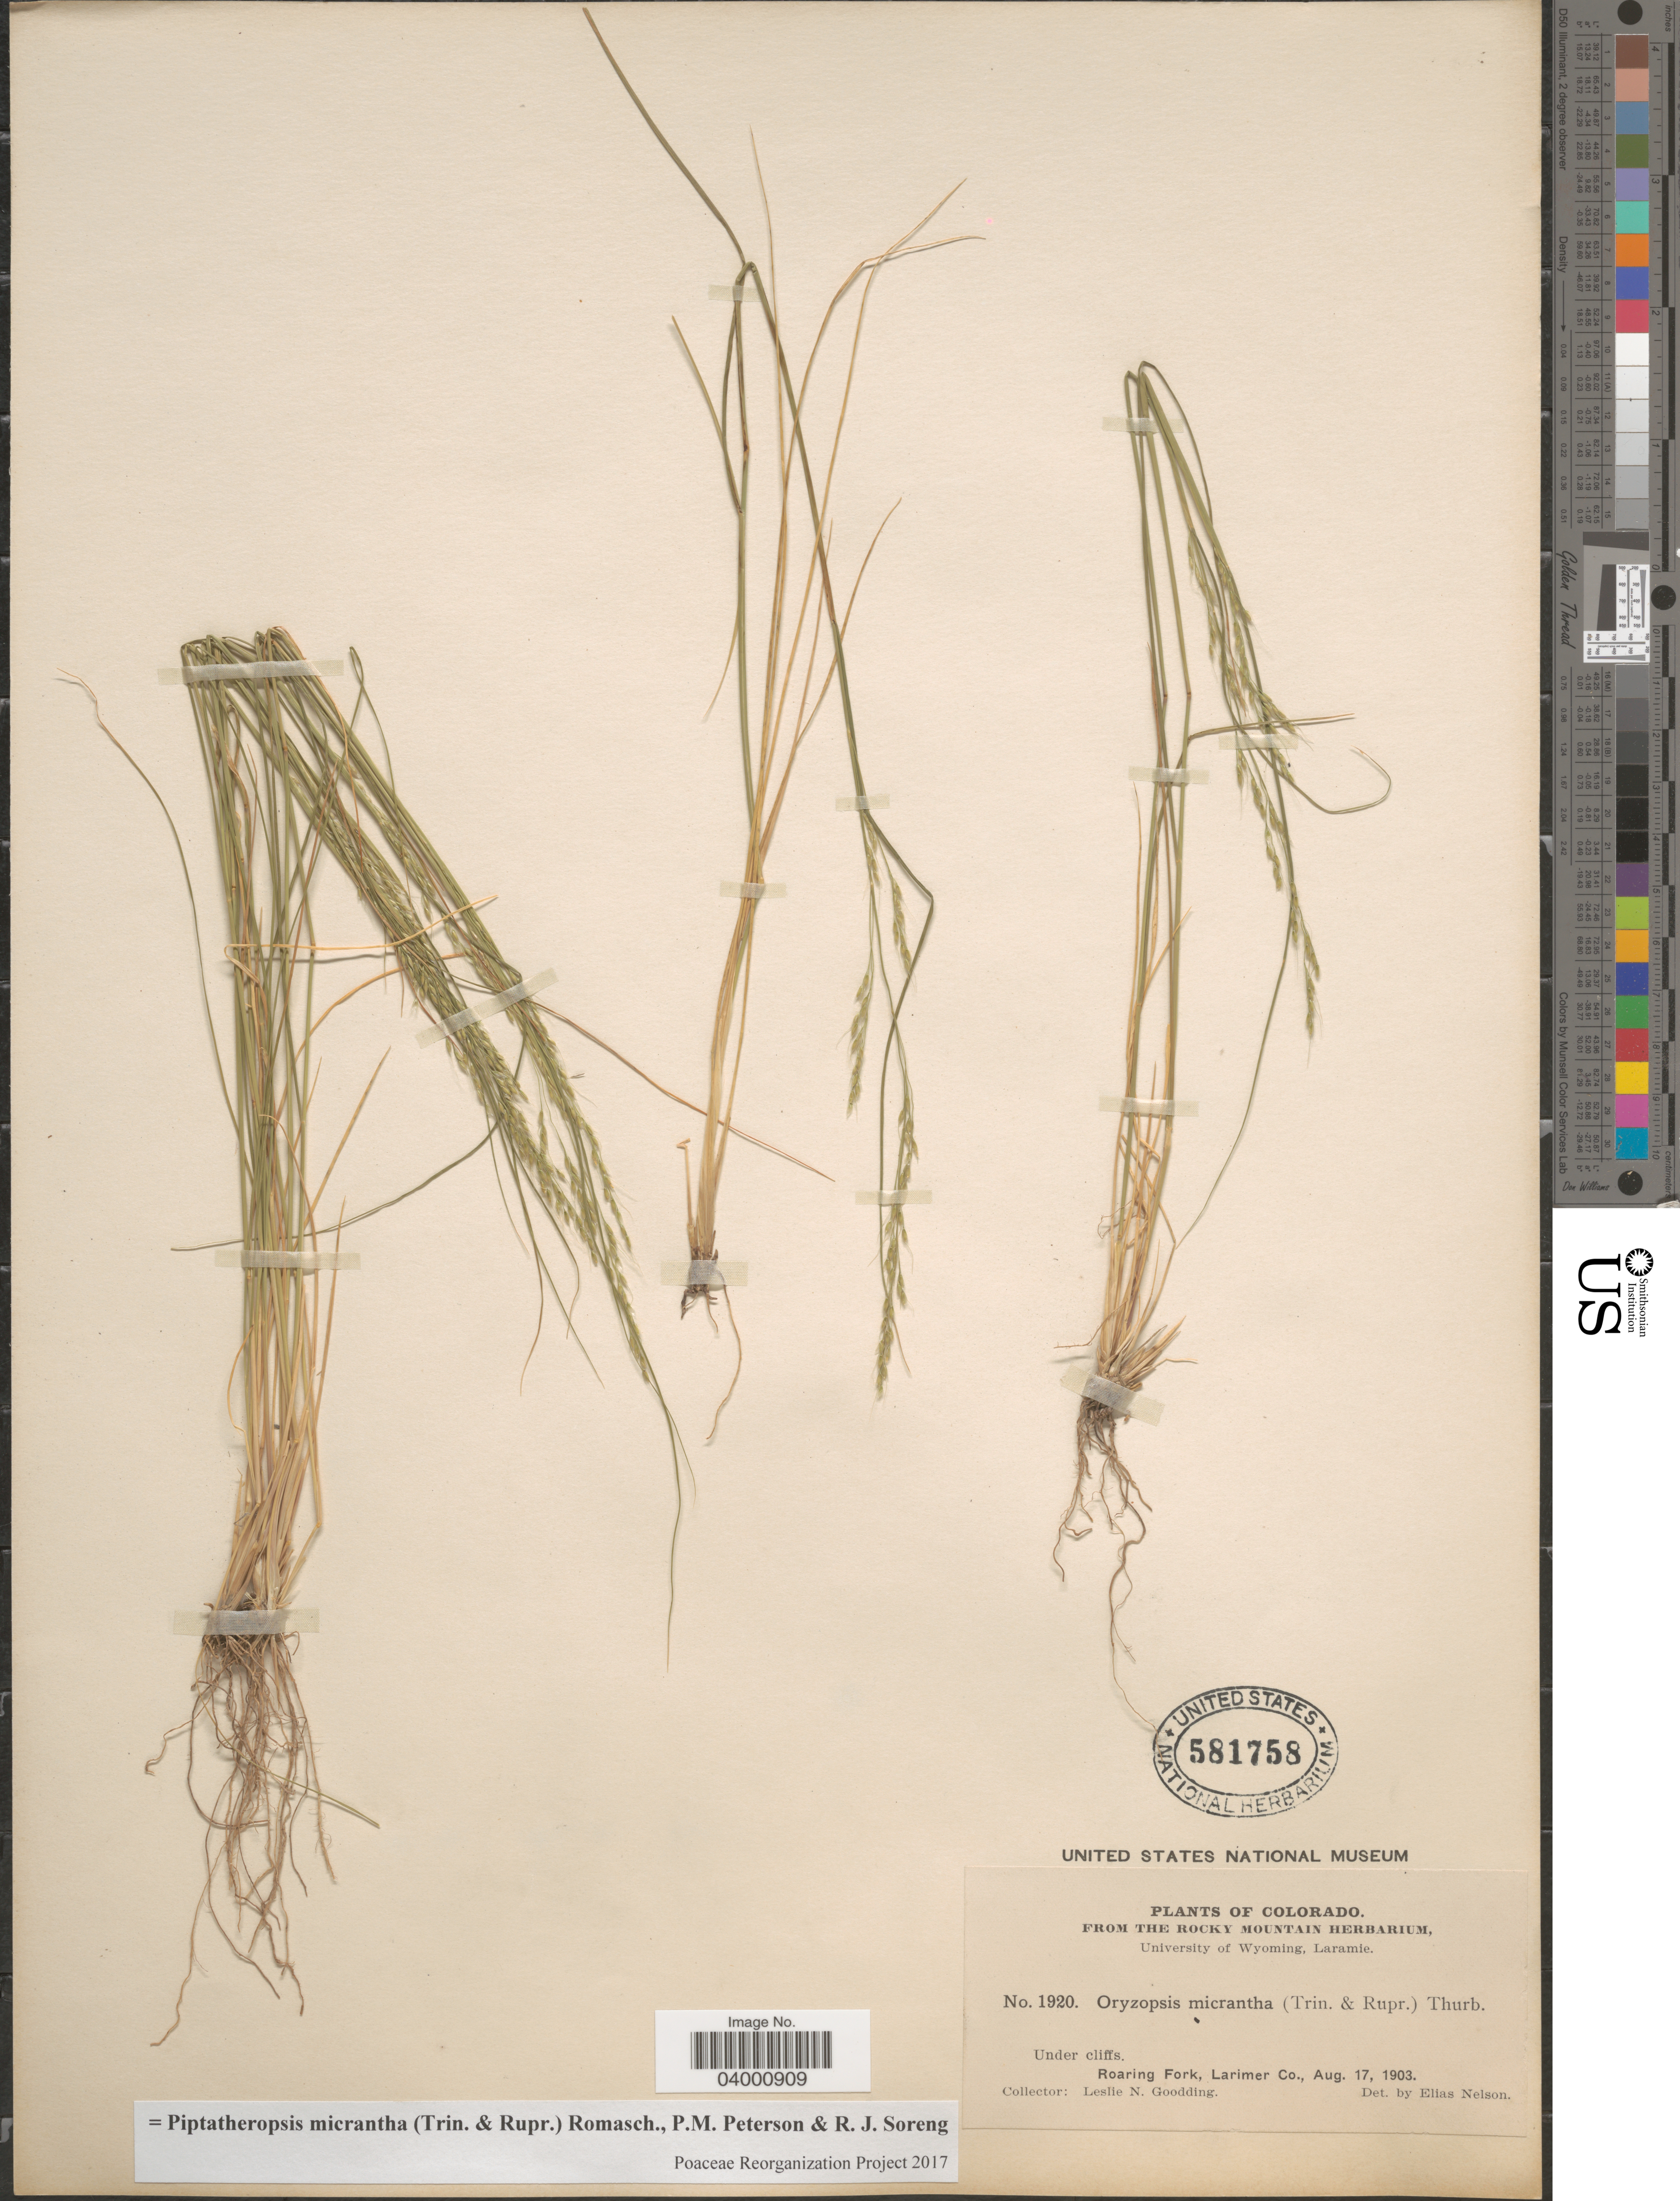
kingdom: Plantae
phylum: Tracheophyta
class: Liliopsida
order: Poales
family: Poaceae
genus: Piptatheropsis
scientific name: Piptatheropsis micrantha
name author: (Trin. & Rupr.) Romasch.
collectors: L. N. Goodding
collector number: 1920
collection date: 1903-08-17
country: United States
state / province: Colorado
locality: Roaring Fork, Larimer Co.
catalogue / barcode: US 581758